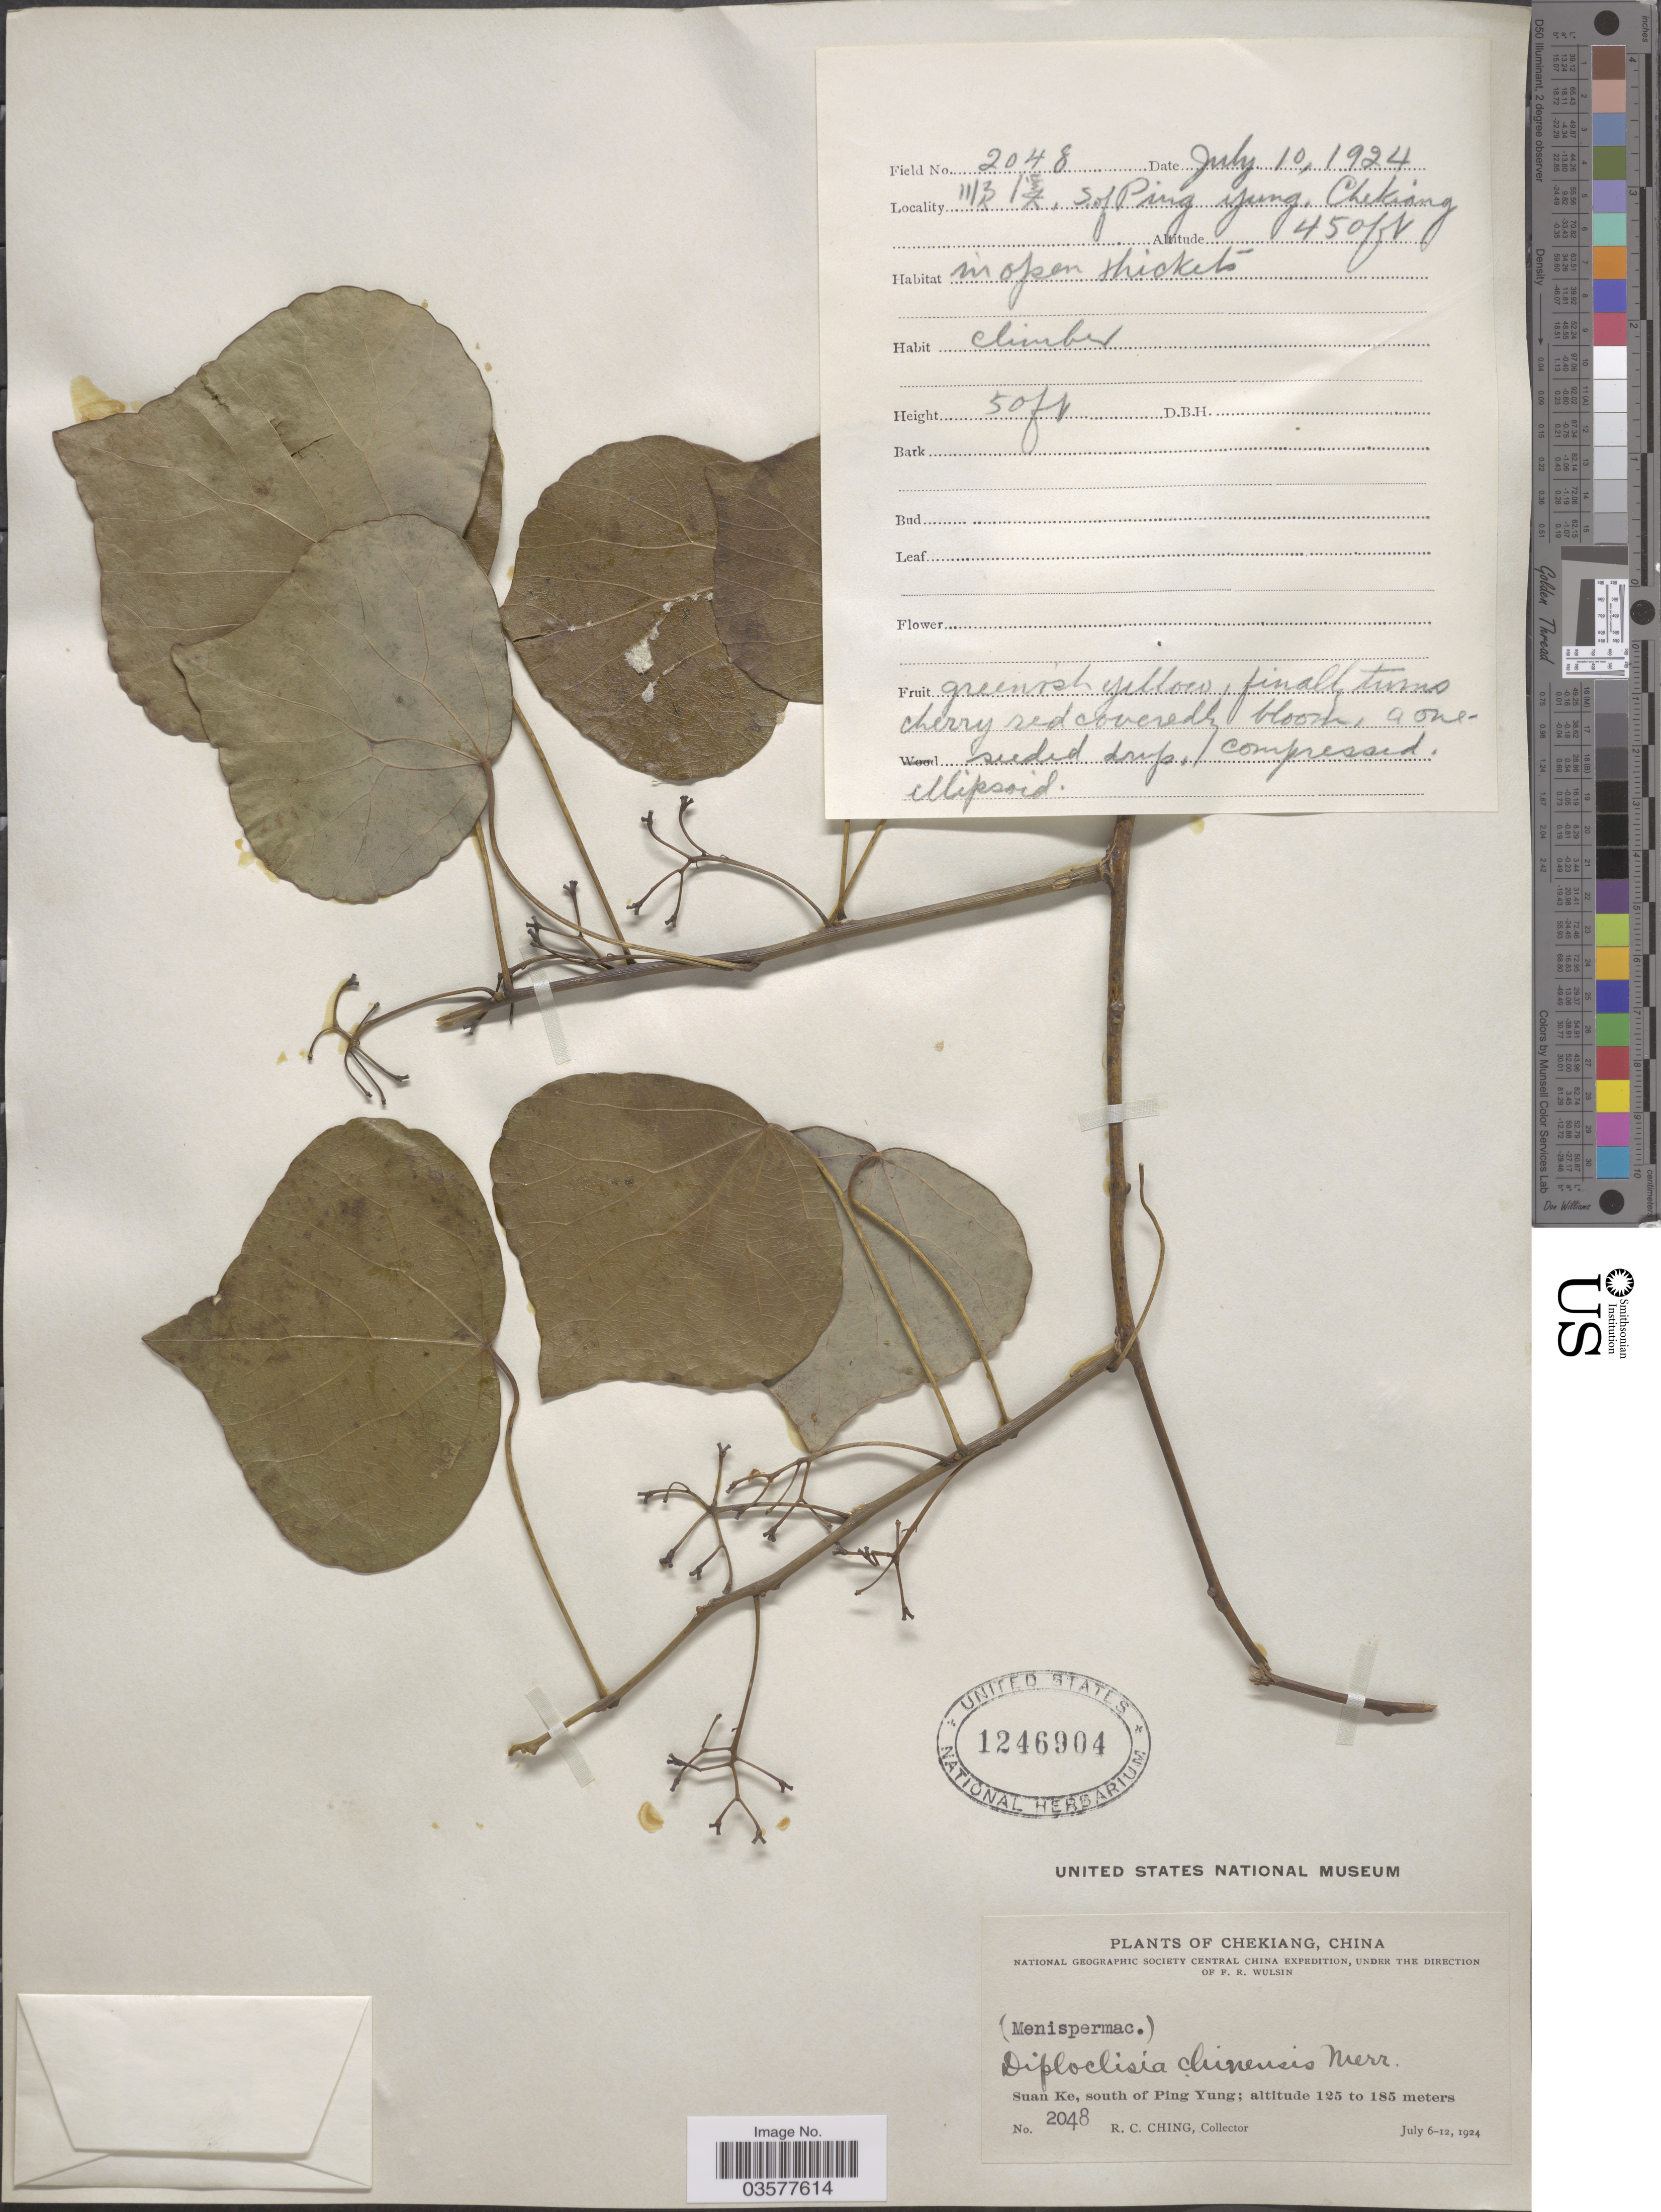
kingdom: Plantae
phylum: Tracheophyta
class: Magnoliopsida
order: Ranunculales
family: Menispermaceae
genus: Diploclisia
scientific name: Diploclisia chinensis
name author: Merr.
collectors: R. C. Ching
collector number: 2048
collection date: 1924-07-10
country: China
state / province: Zhejiang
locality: Chekiang. Suan Ke, south of Ping Yung. X.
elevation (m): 137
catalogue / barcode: US 1246904